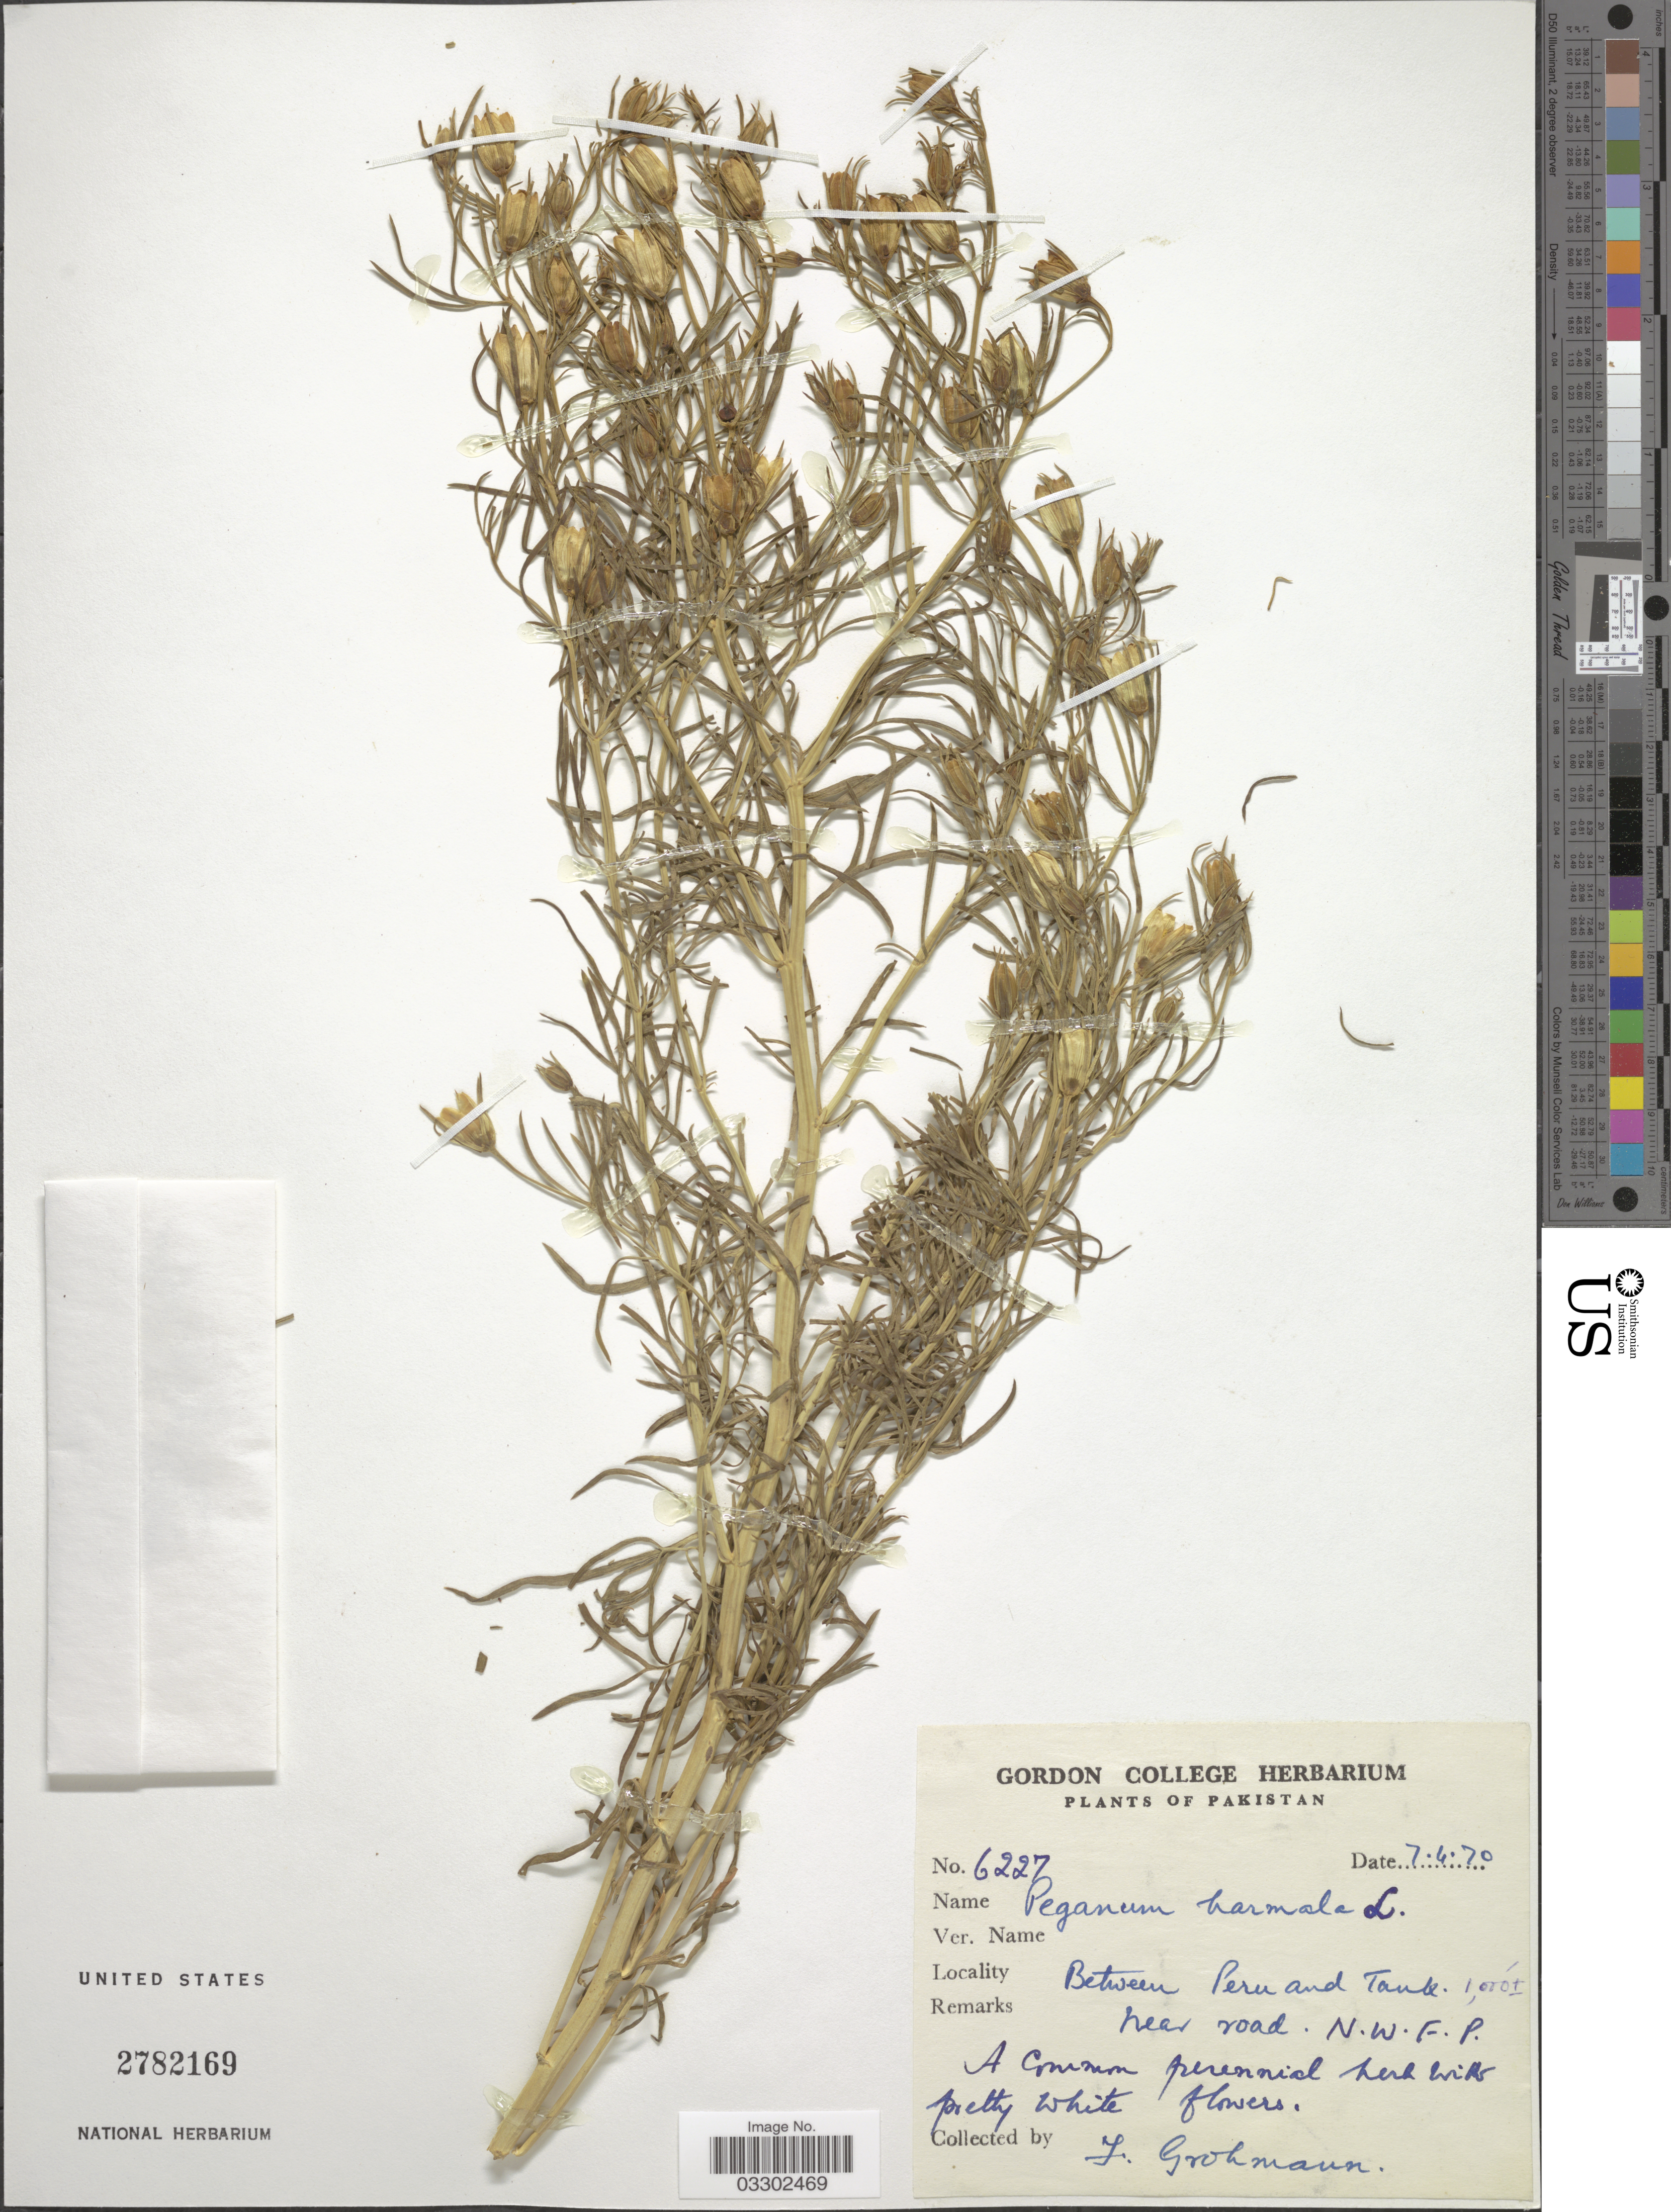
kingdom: Plantae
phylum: Tracheophyta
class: Magnoliopsida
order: Sapindales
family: Tetradiclidaceae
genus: Peganum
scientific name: Peganum harmala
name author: L.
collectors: F. Grohmann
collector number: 6227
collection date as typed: Transcribed d/m/y: 7/4/70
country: Pakistan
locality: Between Peru and Tank. Near road. N.W.F.P.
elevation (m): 305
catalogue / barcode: US 2782169